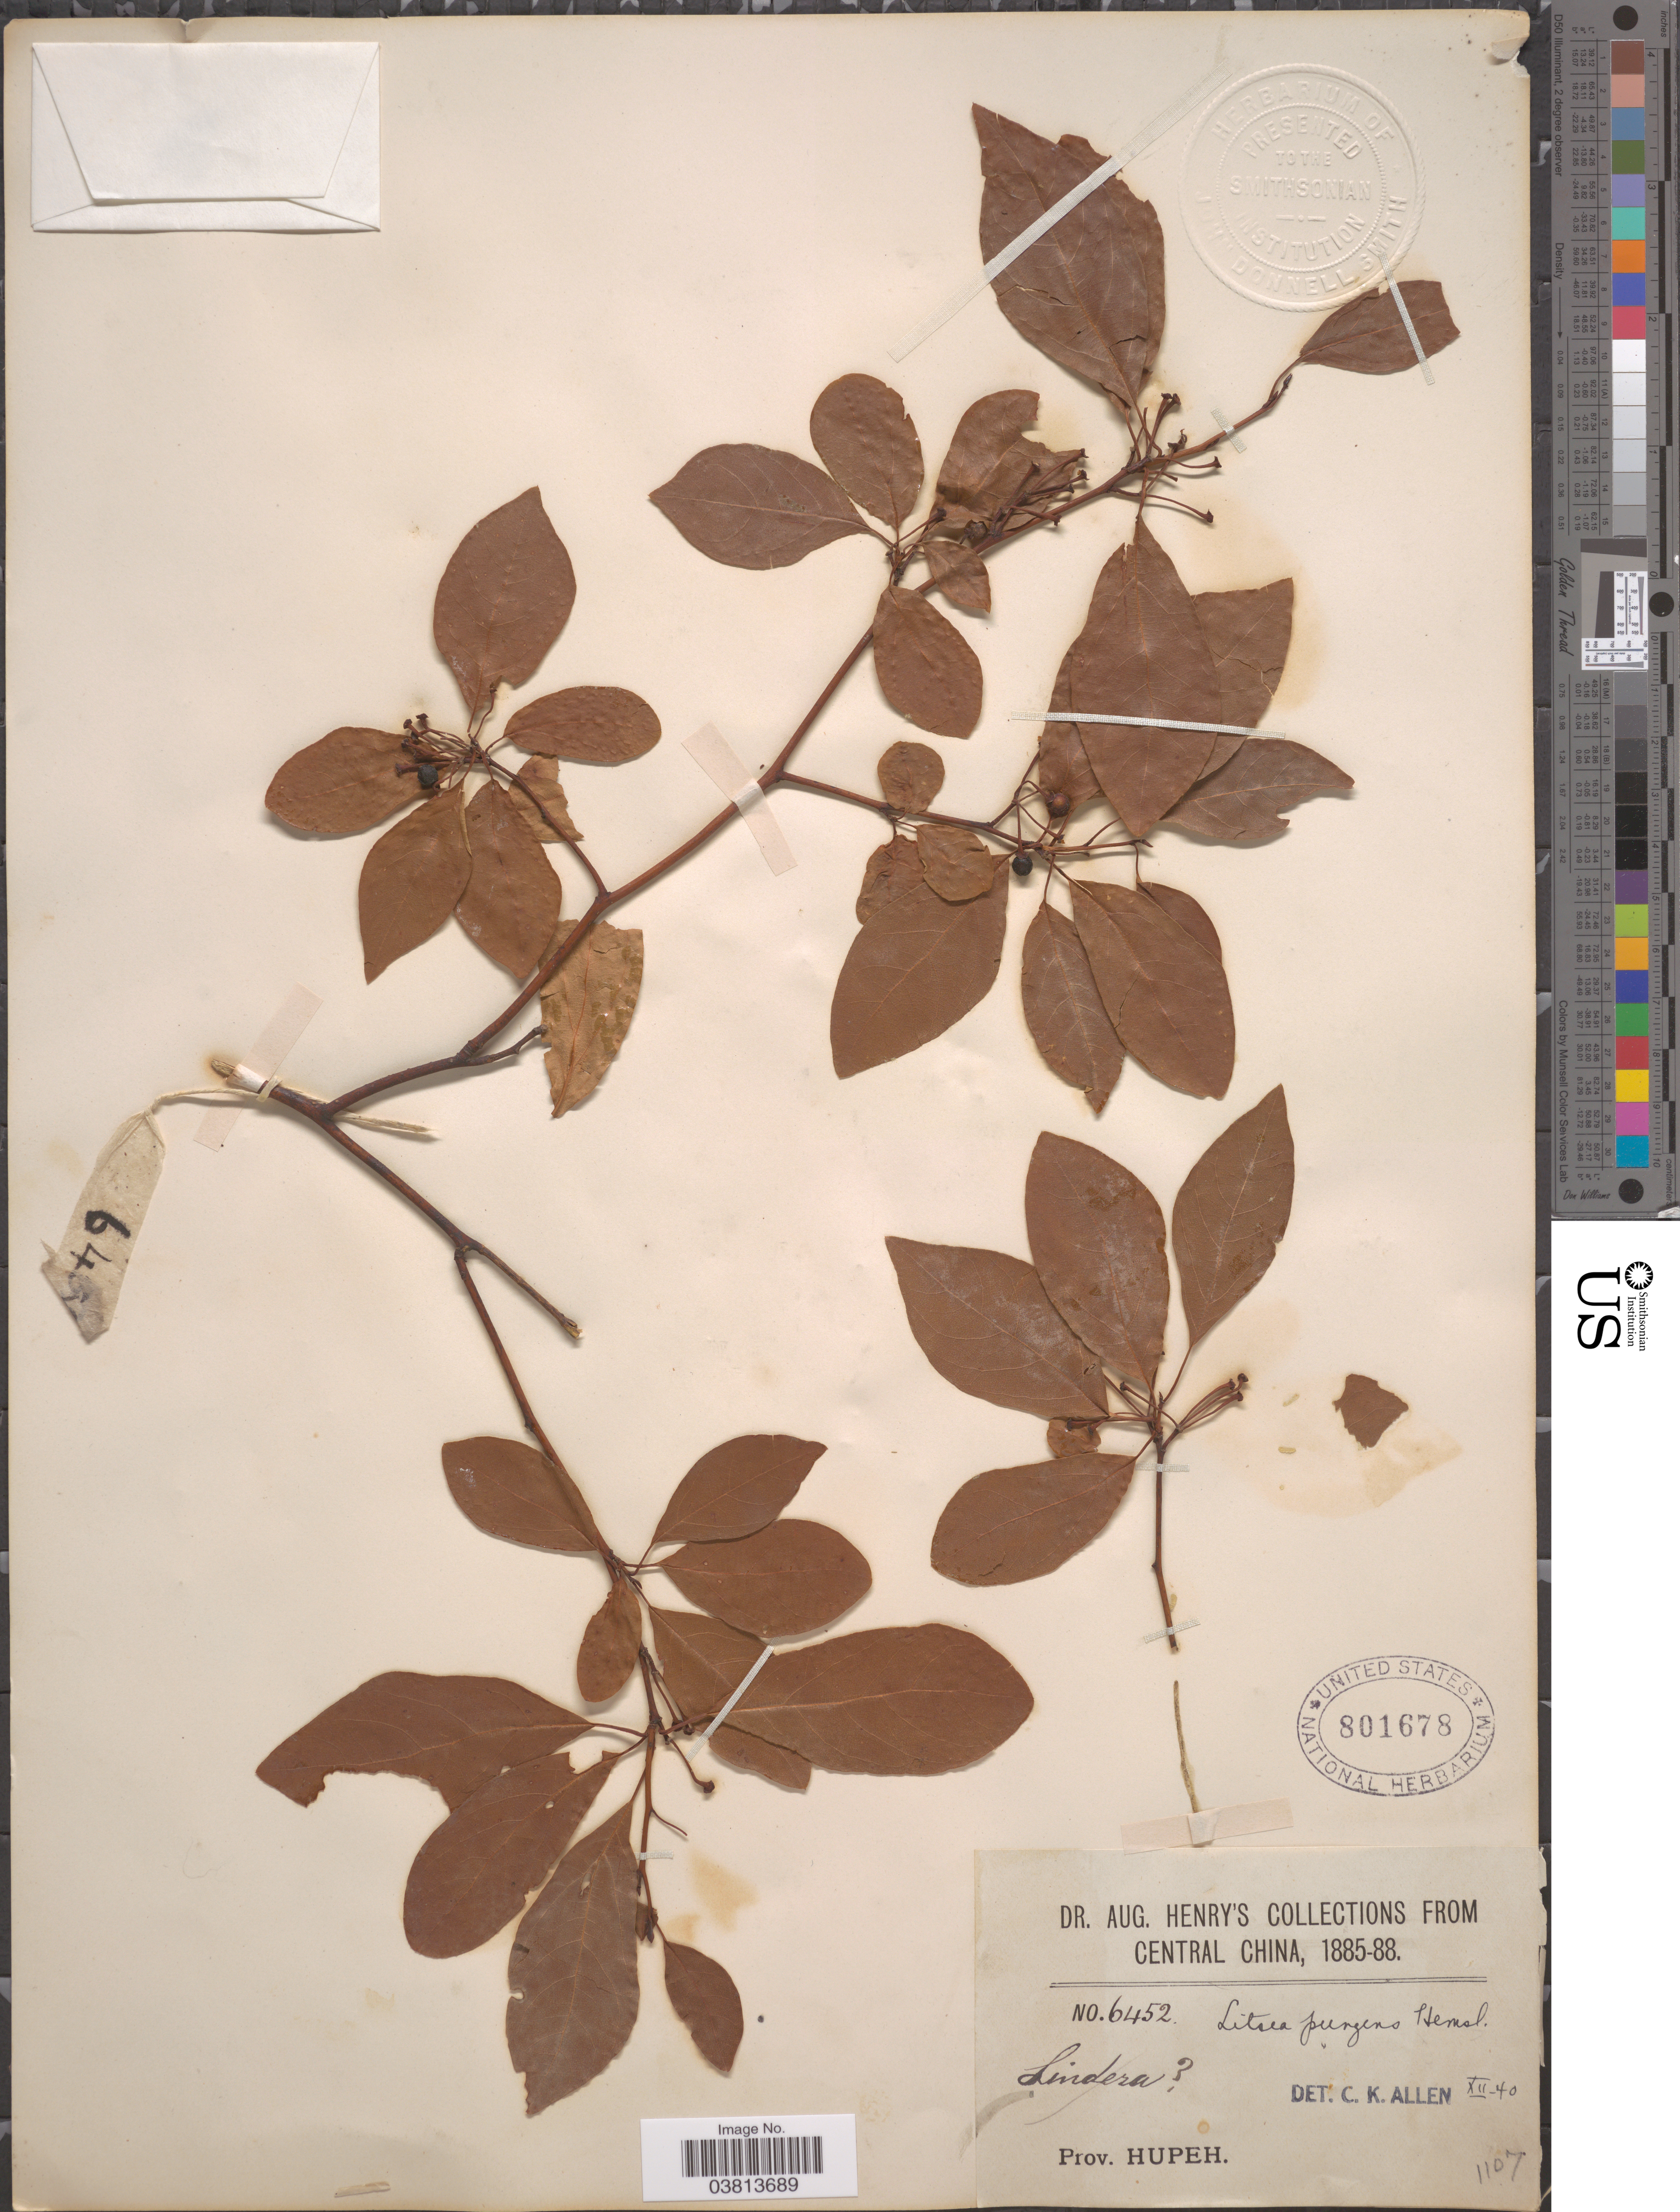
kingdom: Plantae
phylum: Tracheophyta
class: Magnoliopsida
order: Laurales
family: Lauraceae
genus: Litsea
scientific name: Litsea pungens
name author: Hemsl.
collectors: A. Henry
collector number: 6452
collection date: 1885/1888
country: China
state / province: Hubei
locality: Central China. Prov. Hupeh.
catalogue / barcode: US 801678